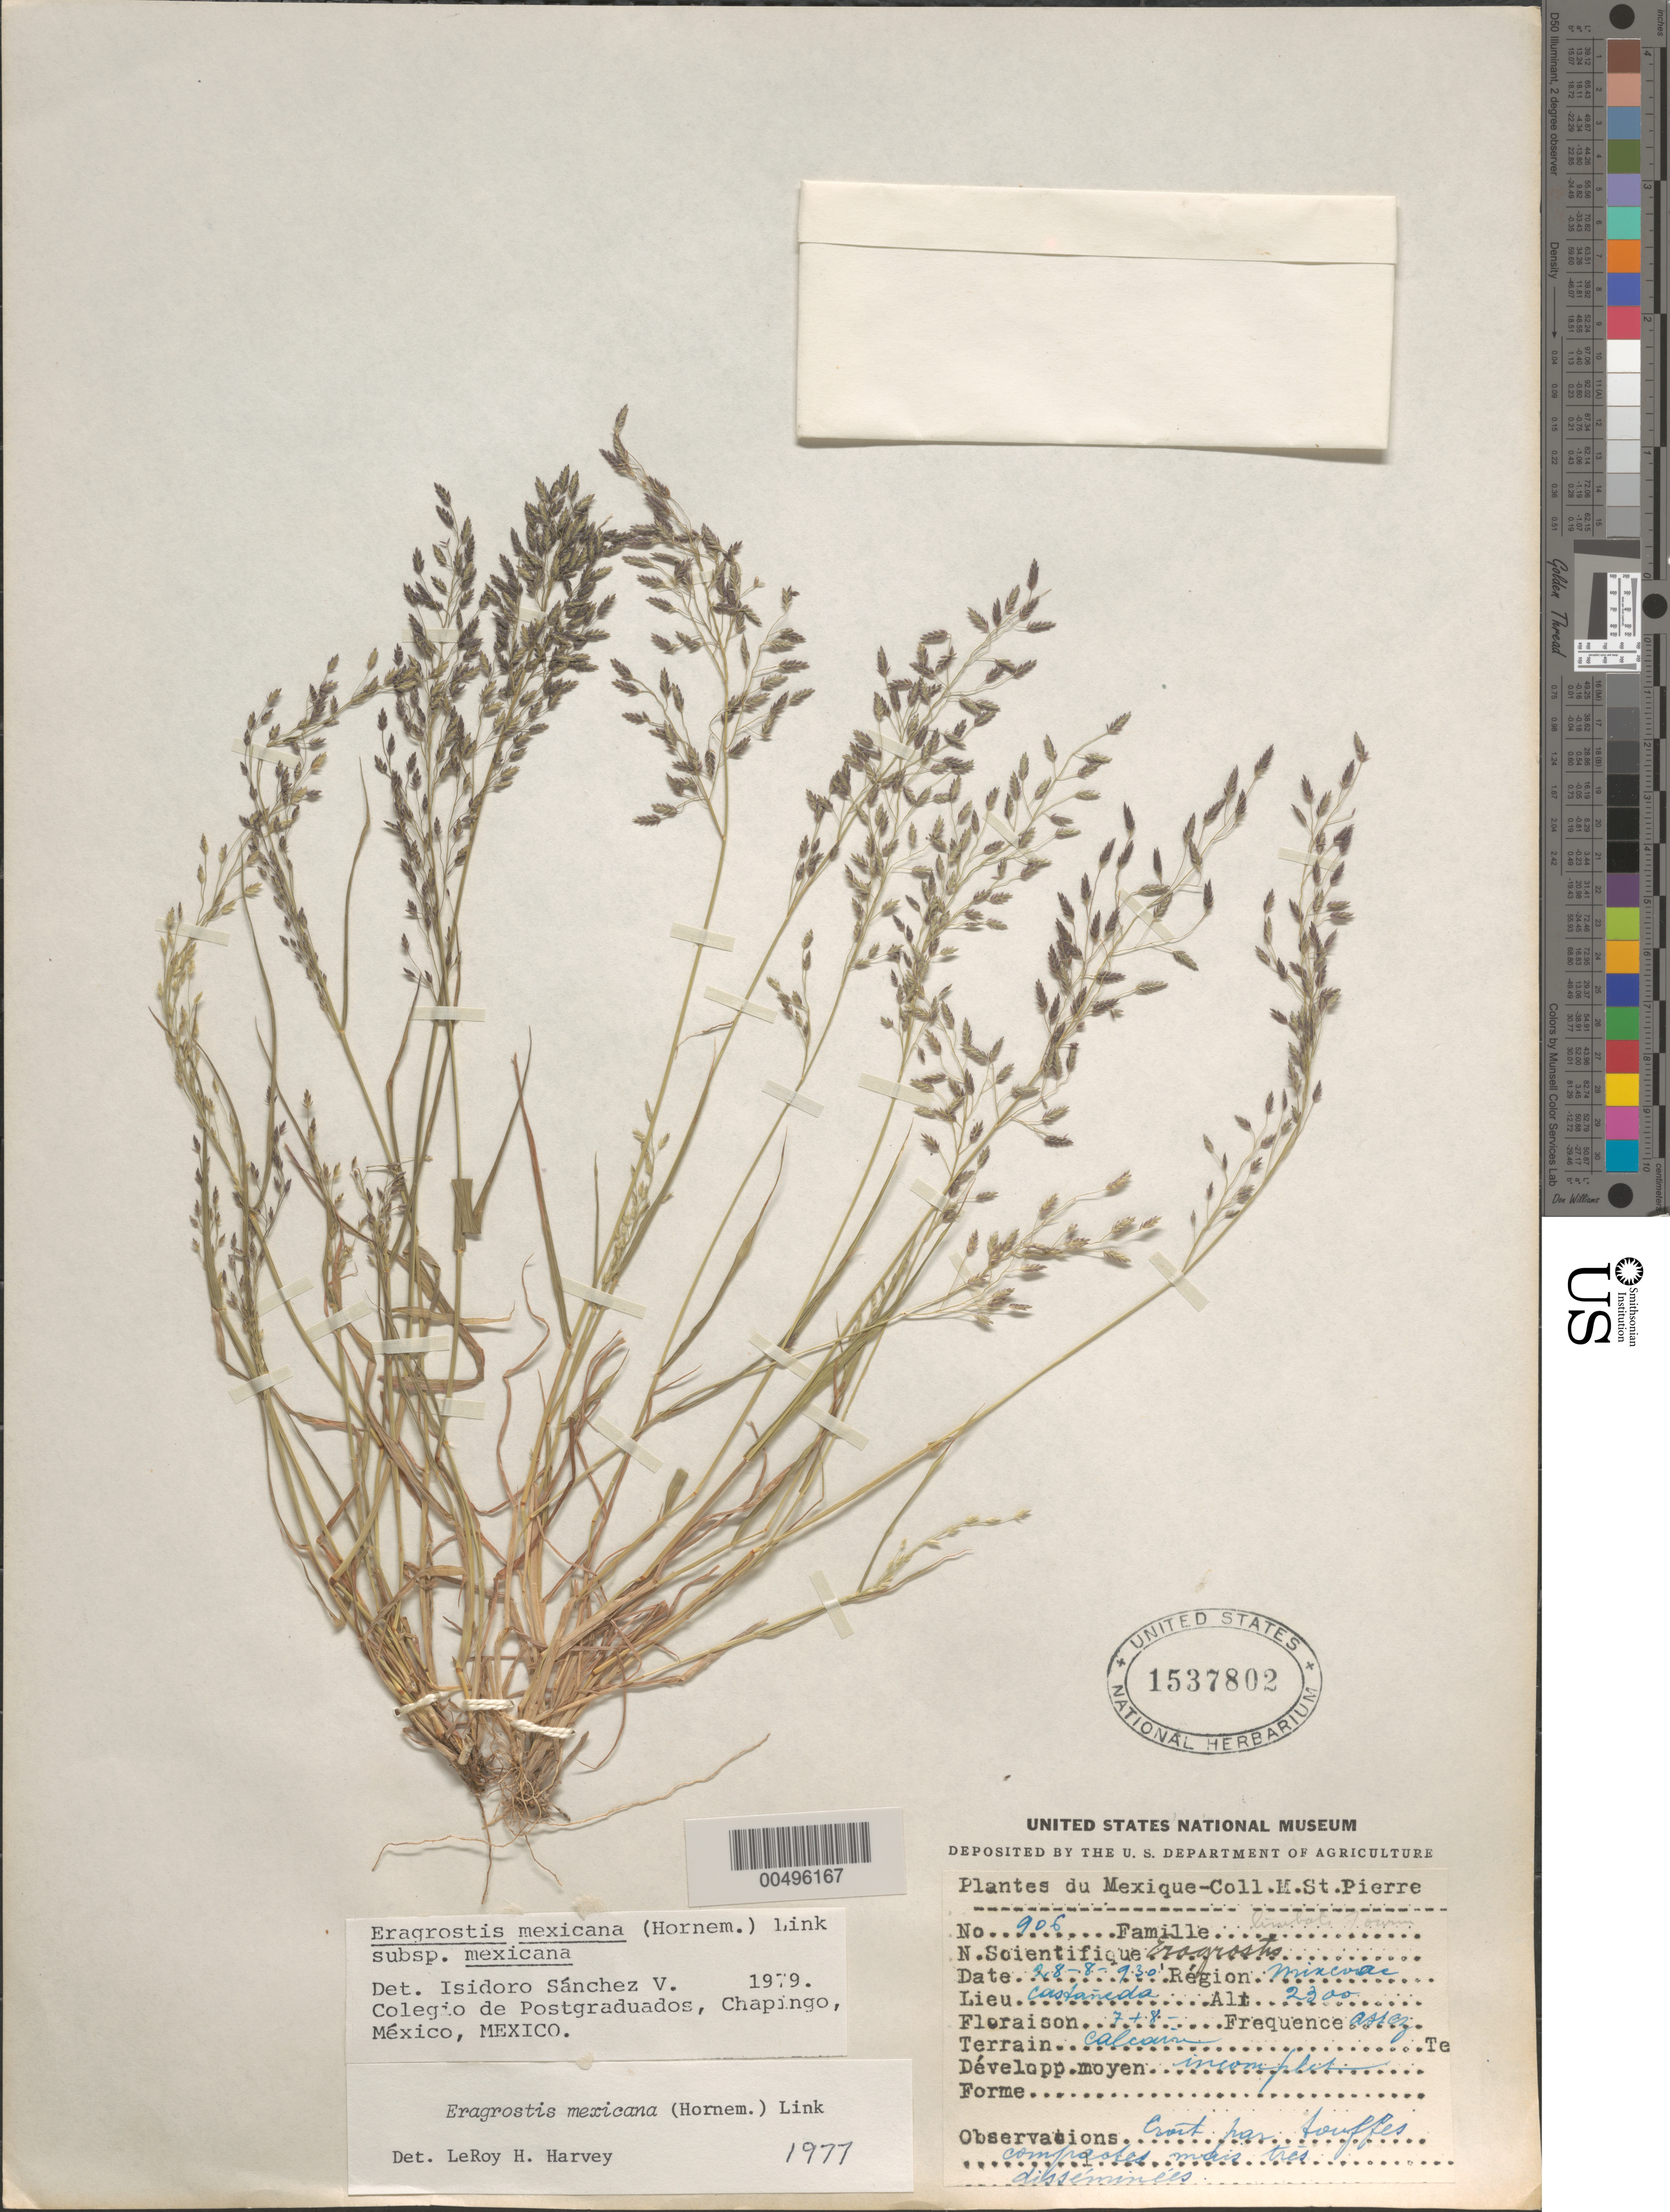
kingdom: Plantae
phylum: Tracheophyta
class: Liliopsida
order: Poales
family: Poaceae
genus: Eragrostis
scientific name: Eragrostis mexicana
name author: (Hornem.) Link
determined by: Sánchez Vega, I. M.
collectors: M. Saint-Pierre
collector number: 906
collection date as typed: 28 Aug 1930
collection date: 1930-08-28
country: Mexico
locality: Mixcoac, Castañeda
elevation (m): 2300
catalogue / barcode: US 1537802